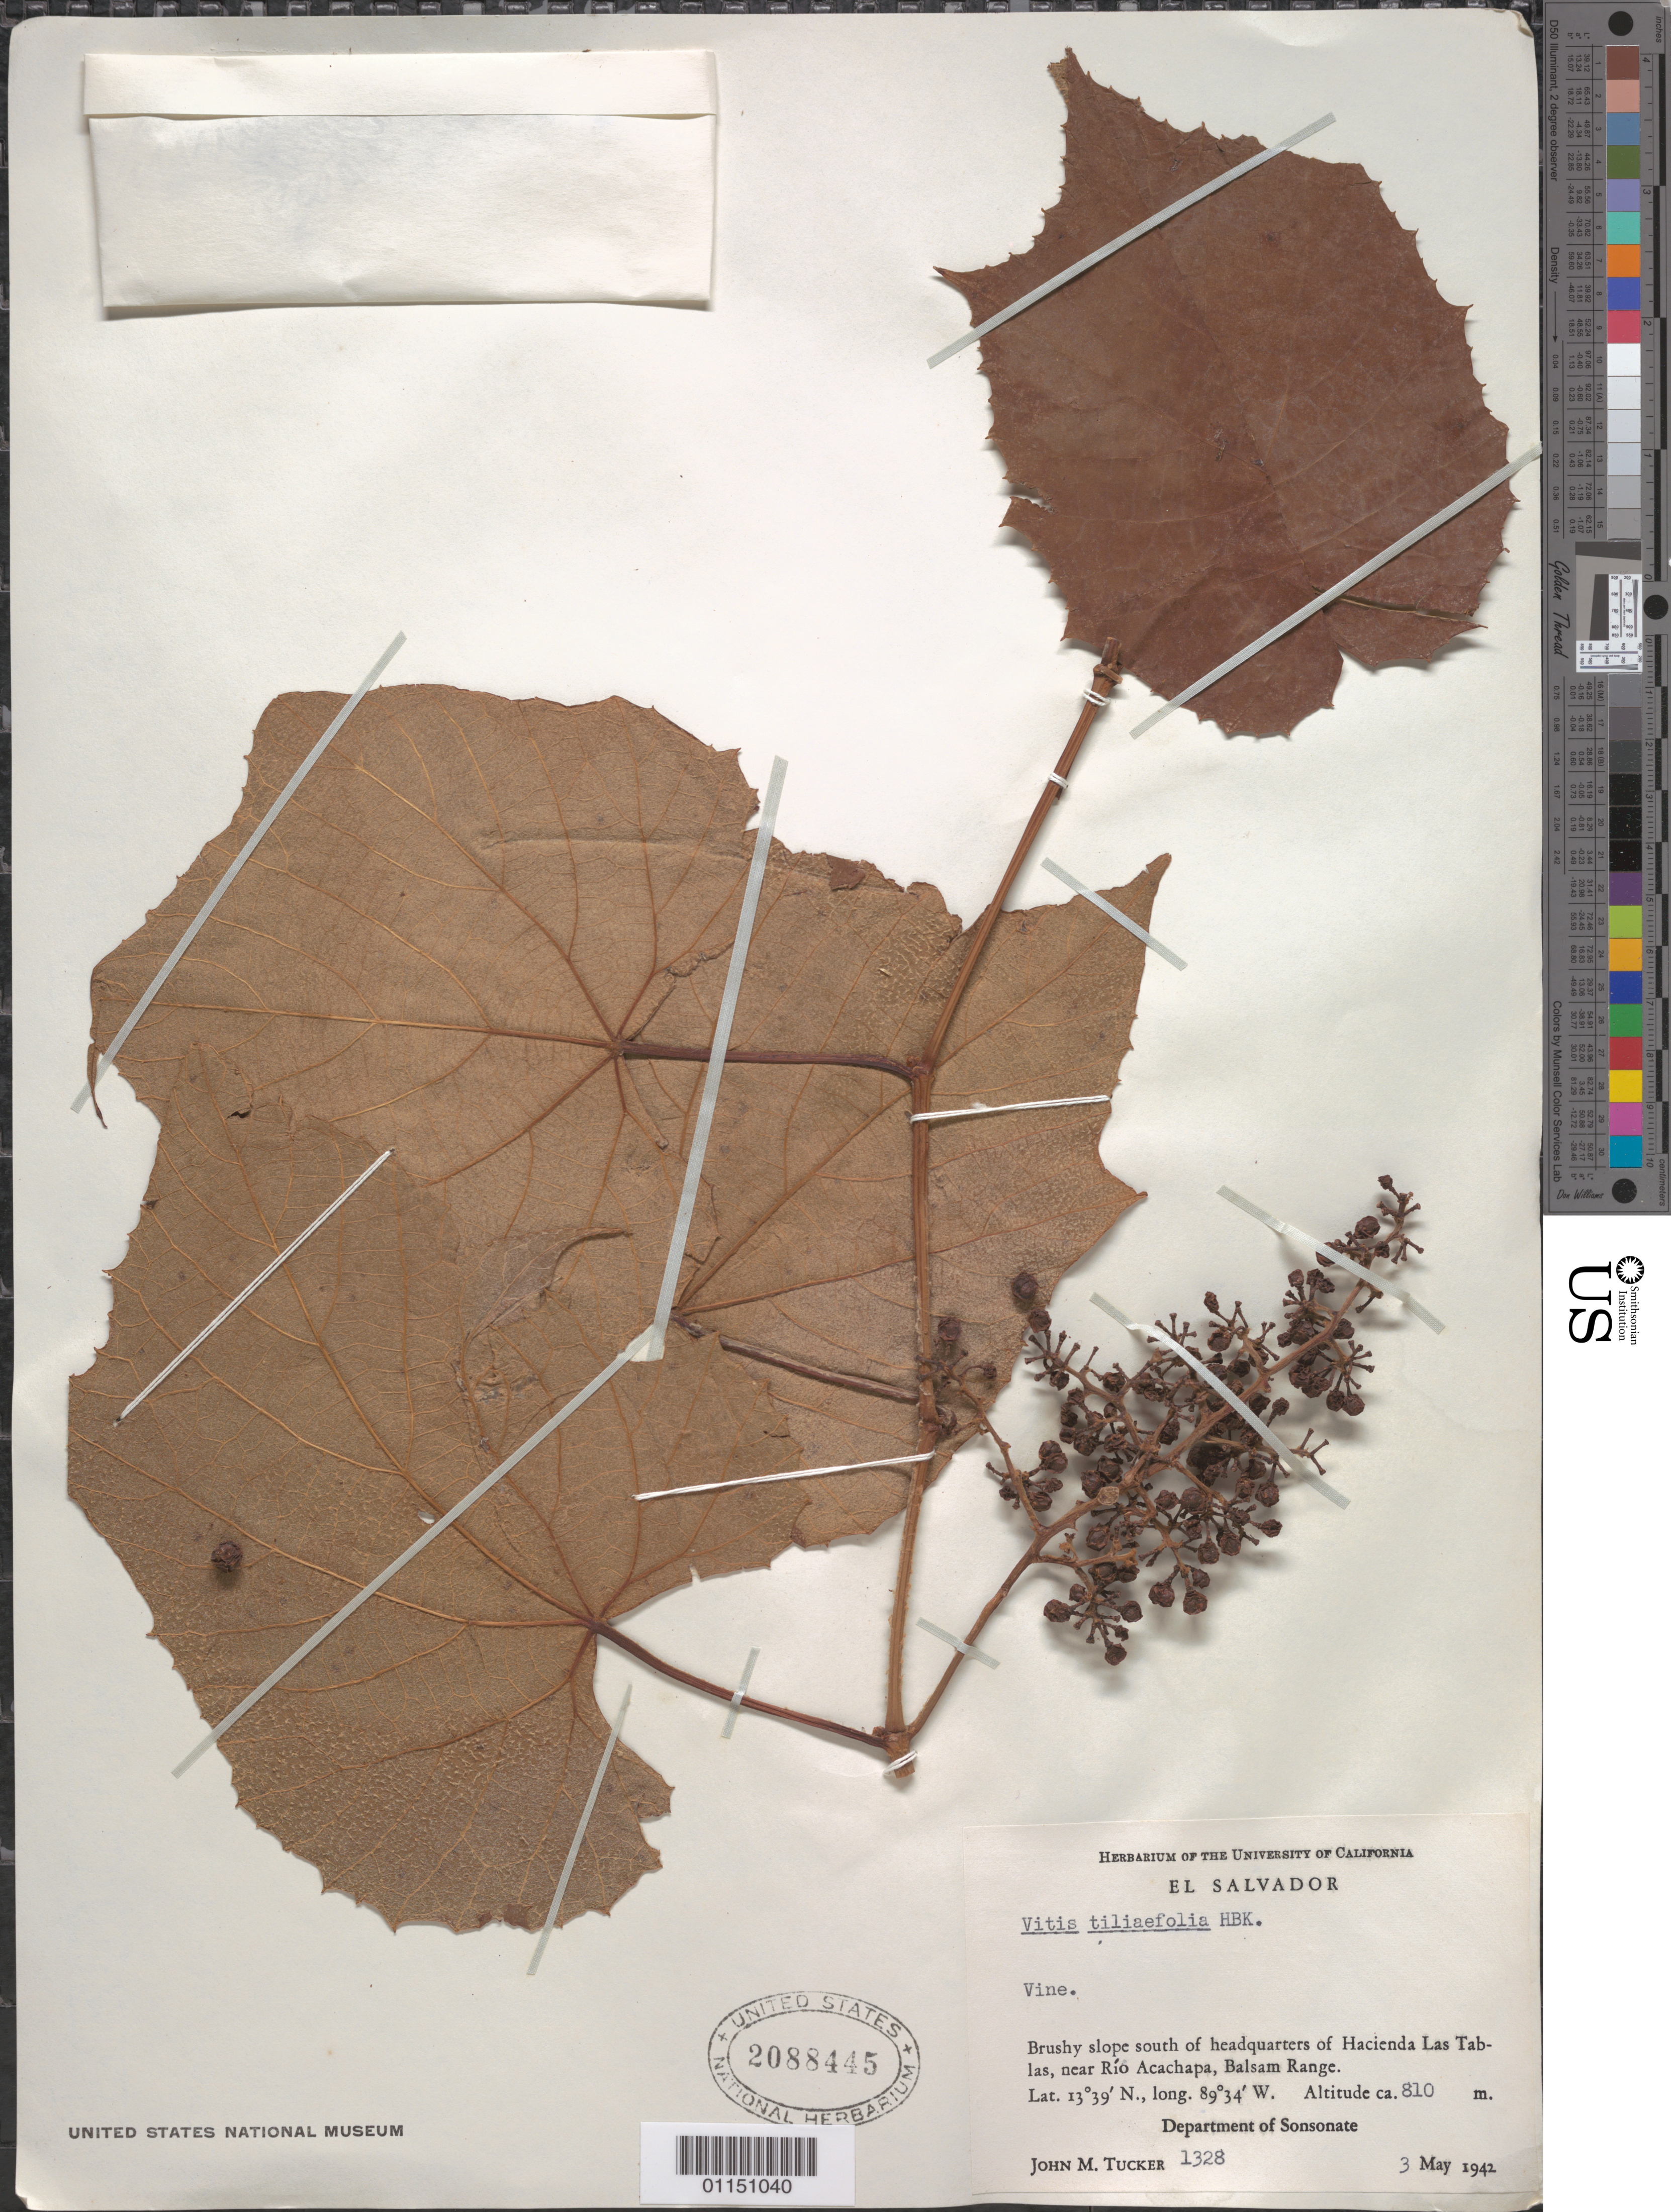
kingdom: Plantae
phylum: Tracheophyta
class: Magnoliopsida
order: Vitales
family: Vitaceae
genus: Vitis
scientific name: Vitis tiliaefolia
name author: Willd.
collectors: J. M. Tucker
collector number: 1328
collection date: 1942-05-03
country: El Salvador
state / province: Sonsonate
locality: Hacienda Las Tablas, near Rio Acachapa, Balsam Range.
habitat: Brushy slope. Vine.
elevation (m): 810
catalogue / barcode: US 2088445